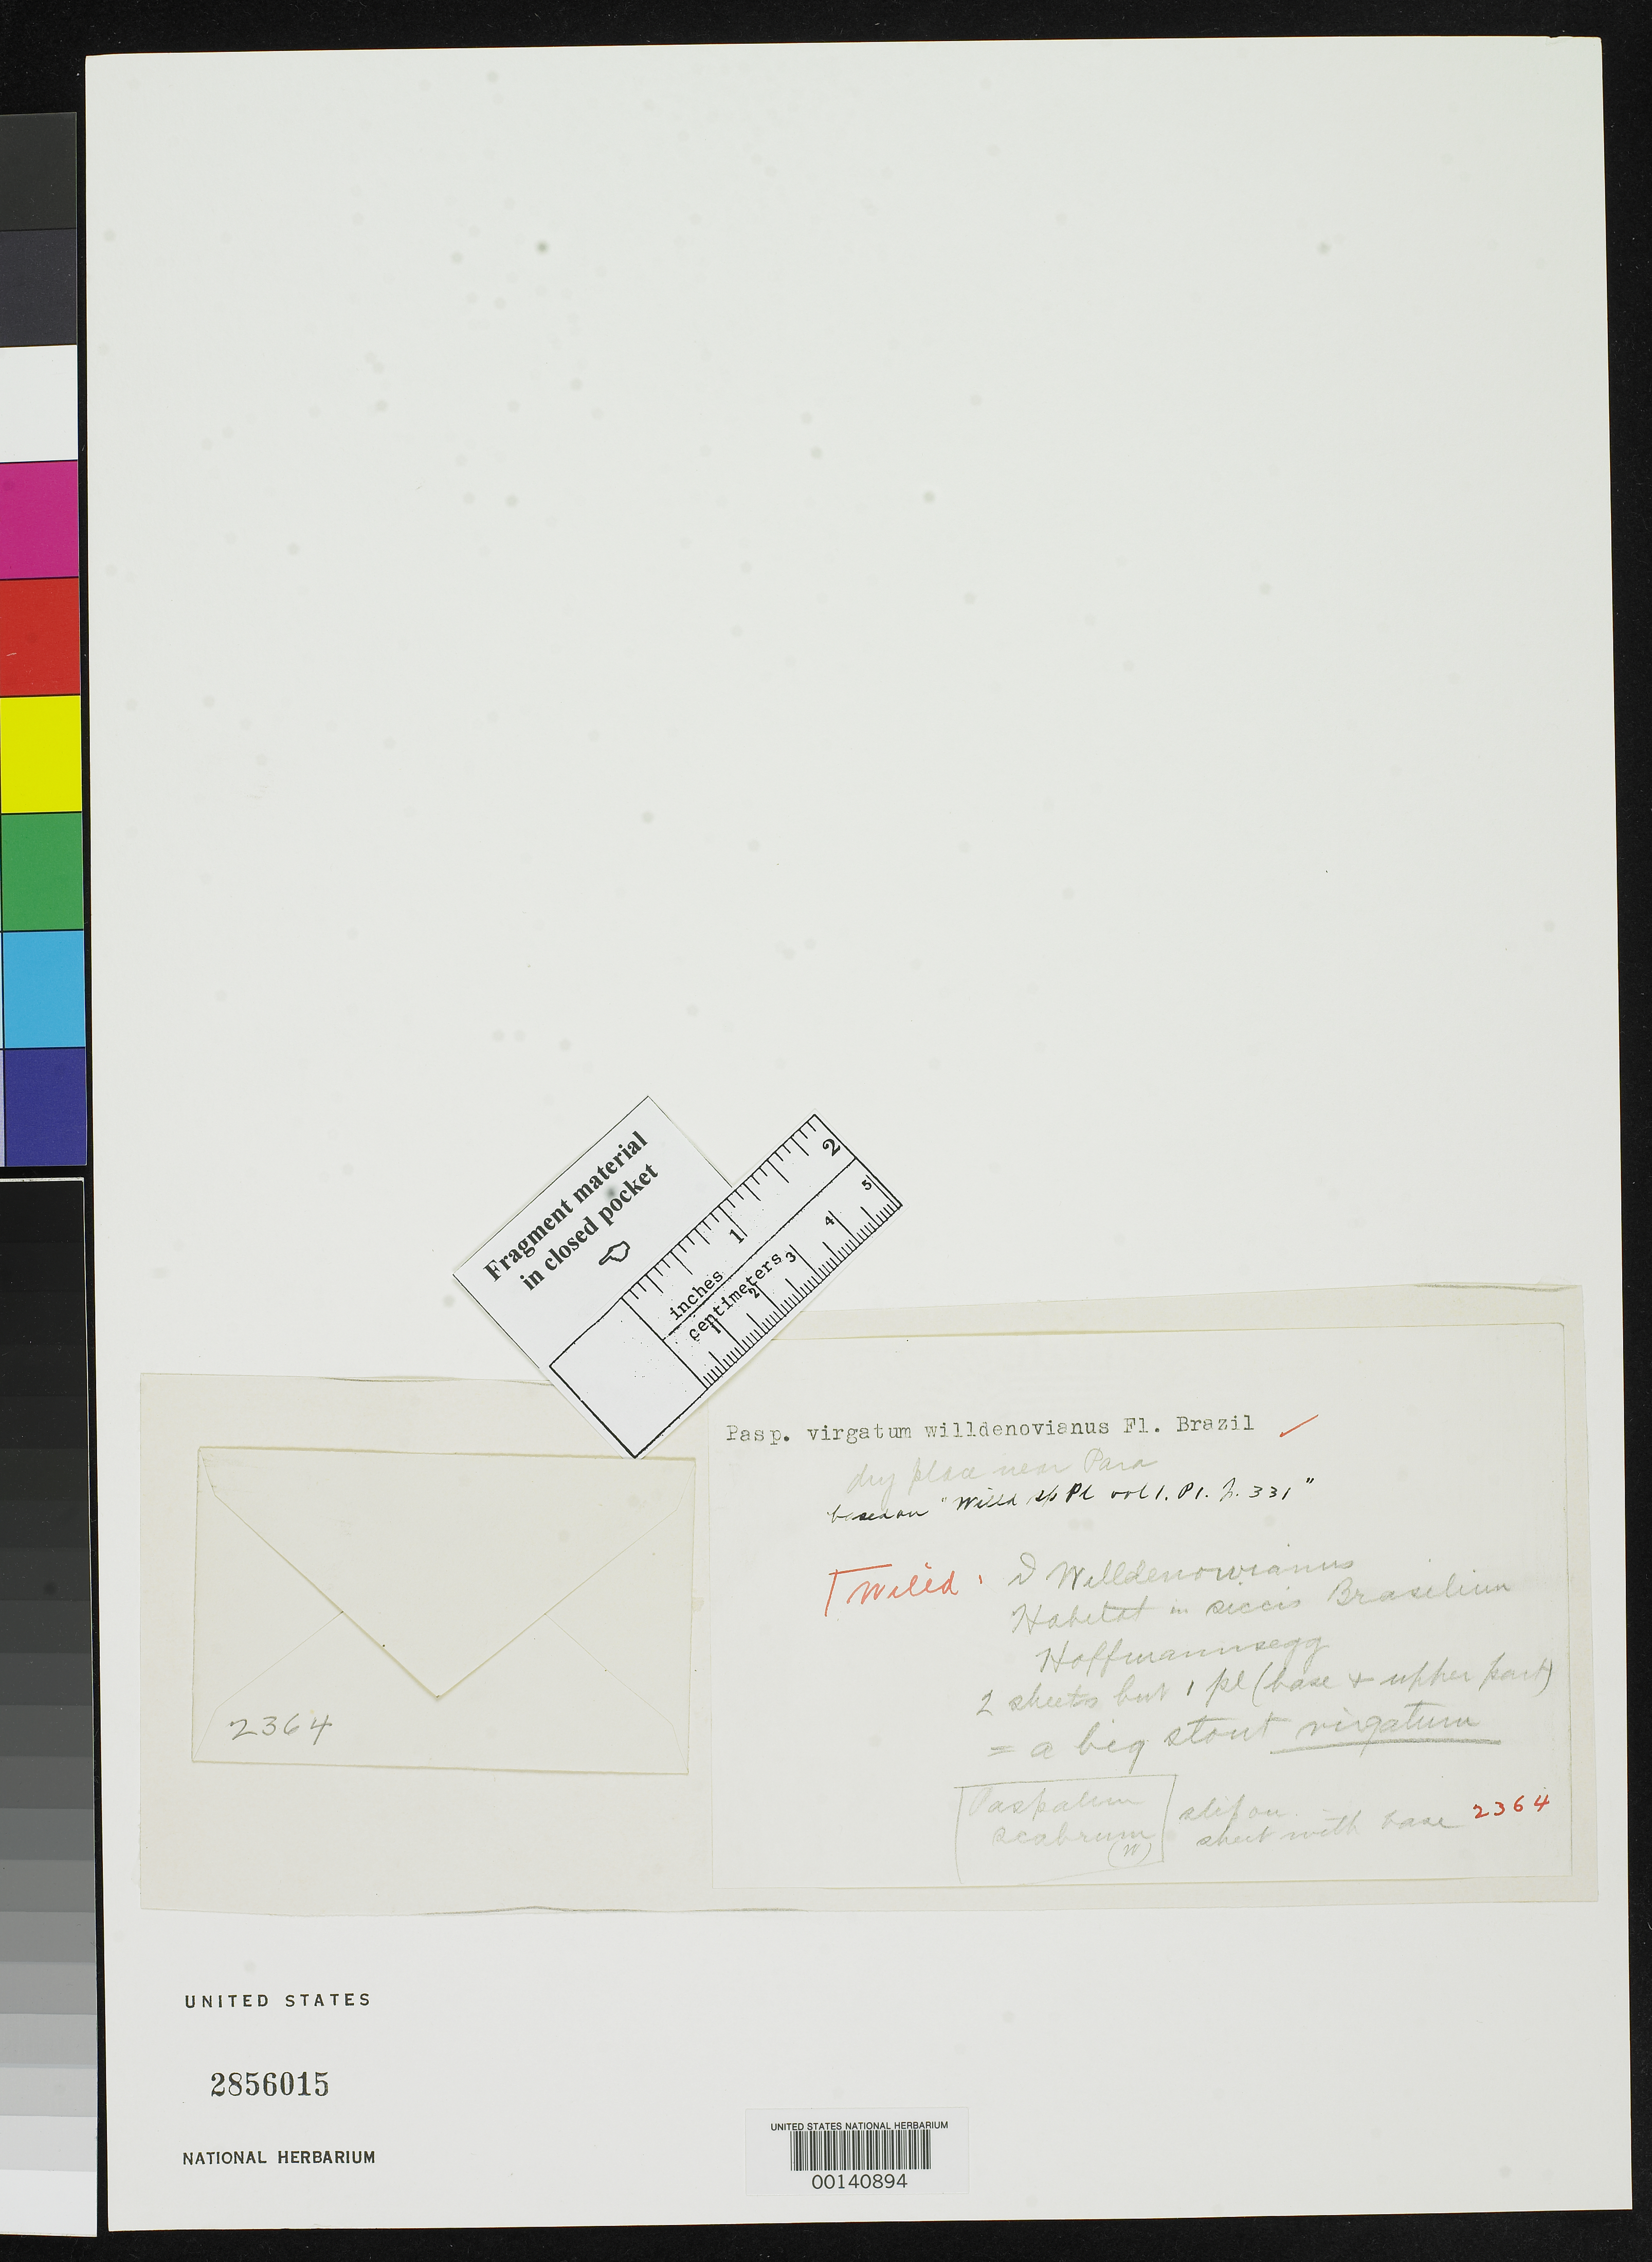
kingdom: Plantae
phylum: Tracheophyta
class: Liliopsida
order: Poales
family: Poaceae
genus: Paspalum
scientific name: Paspalum virgatum var. willdenowianum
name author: Flüggé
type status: Type Fragment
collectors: C. L. von Willdenow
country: Brazil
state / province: Pará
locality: Near Belem.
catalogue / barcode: US 2856015